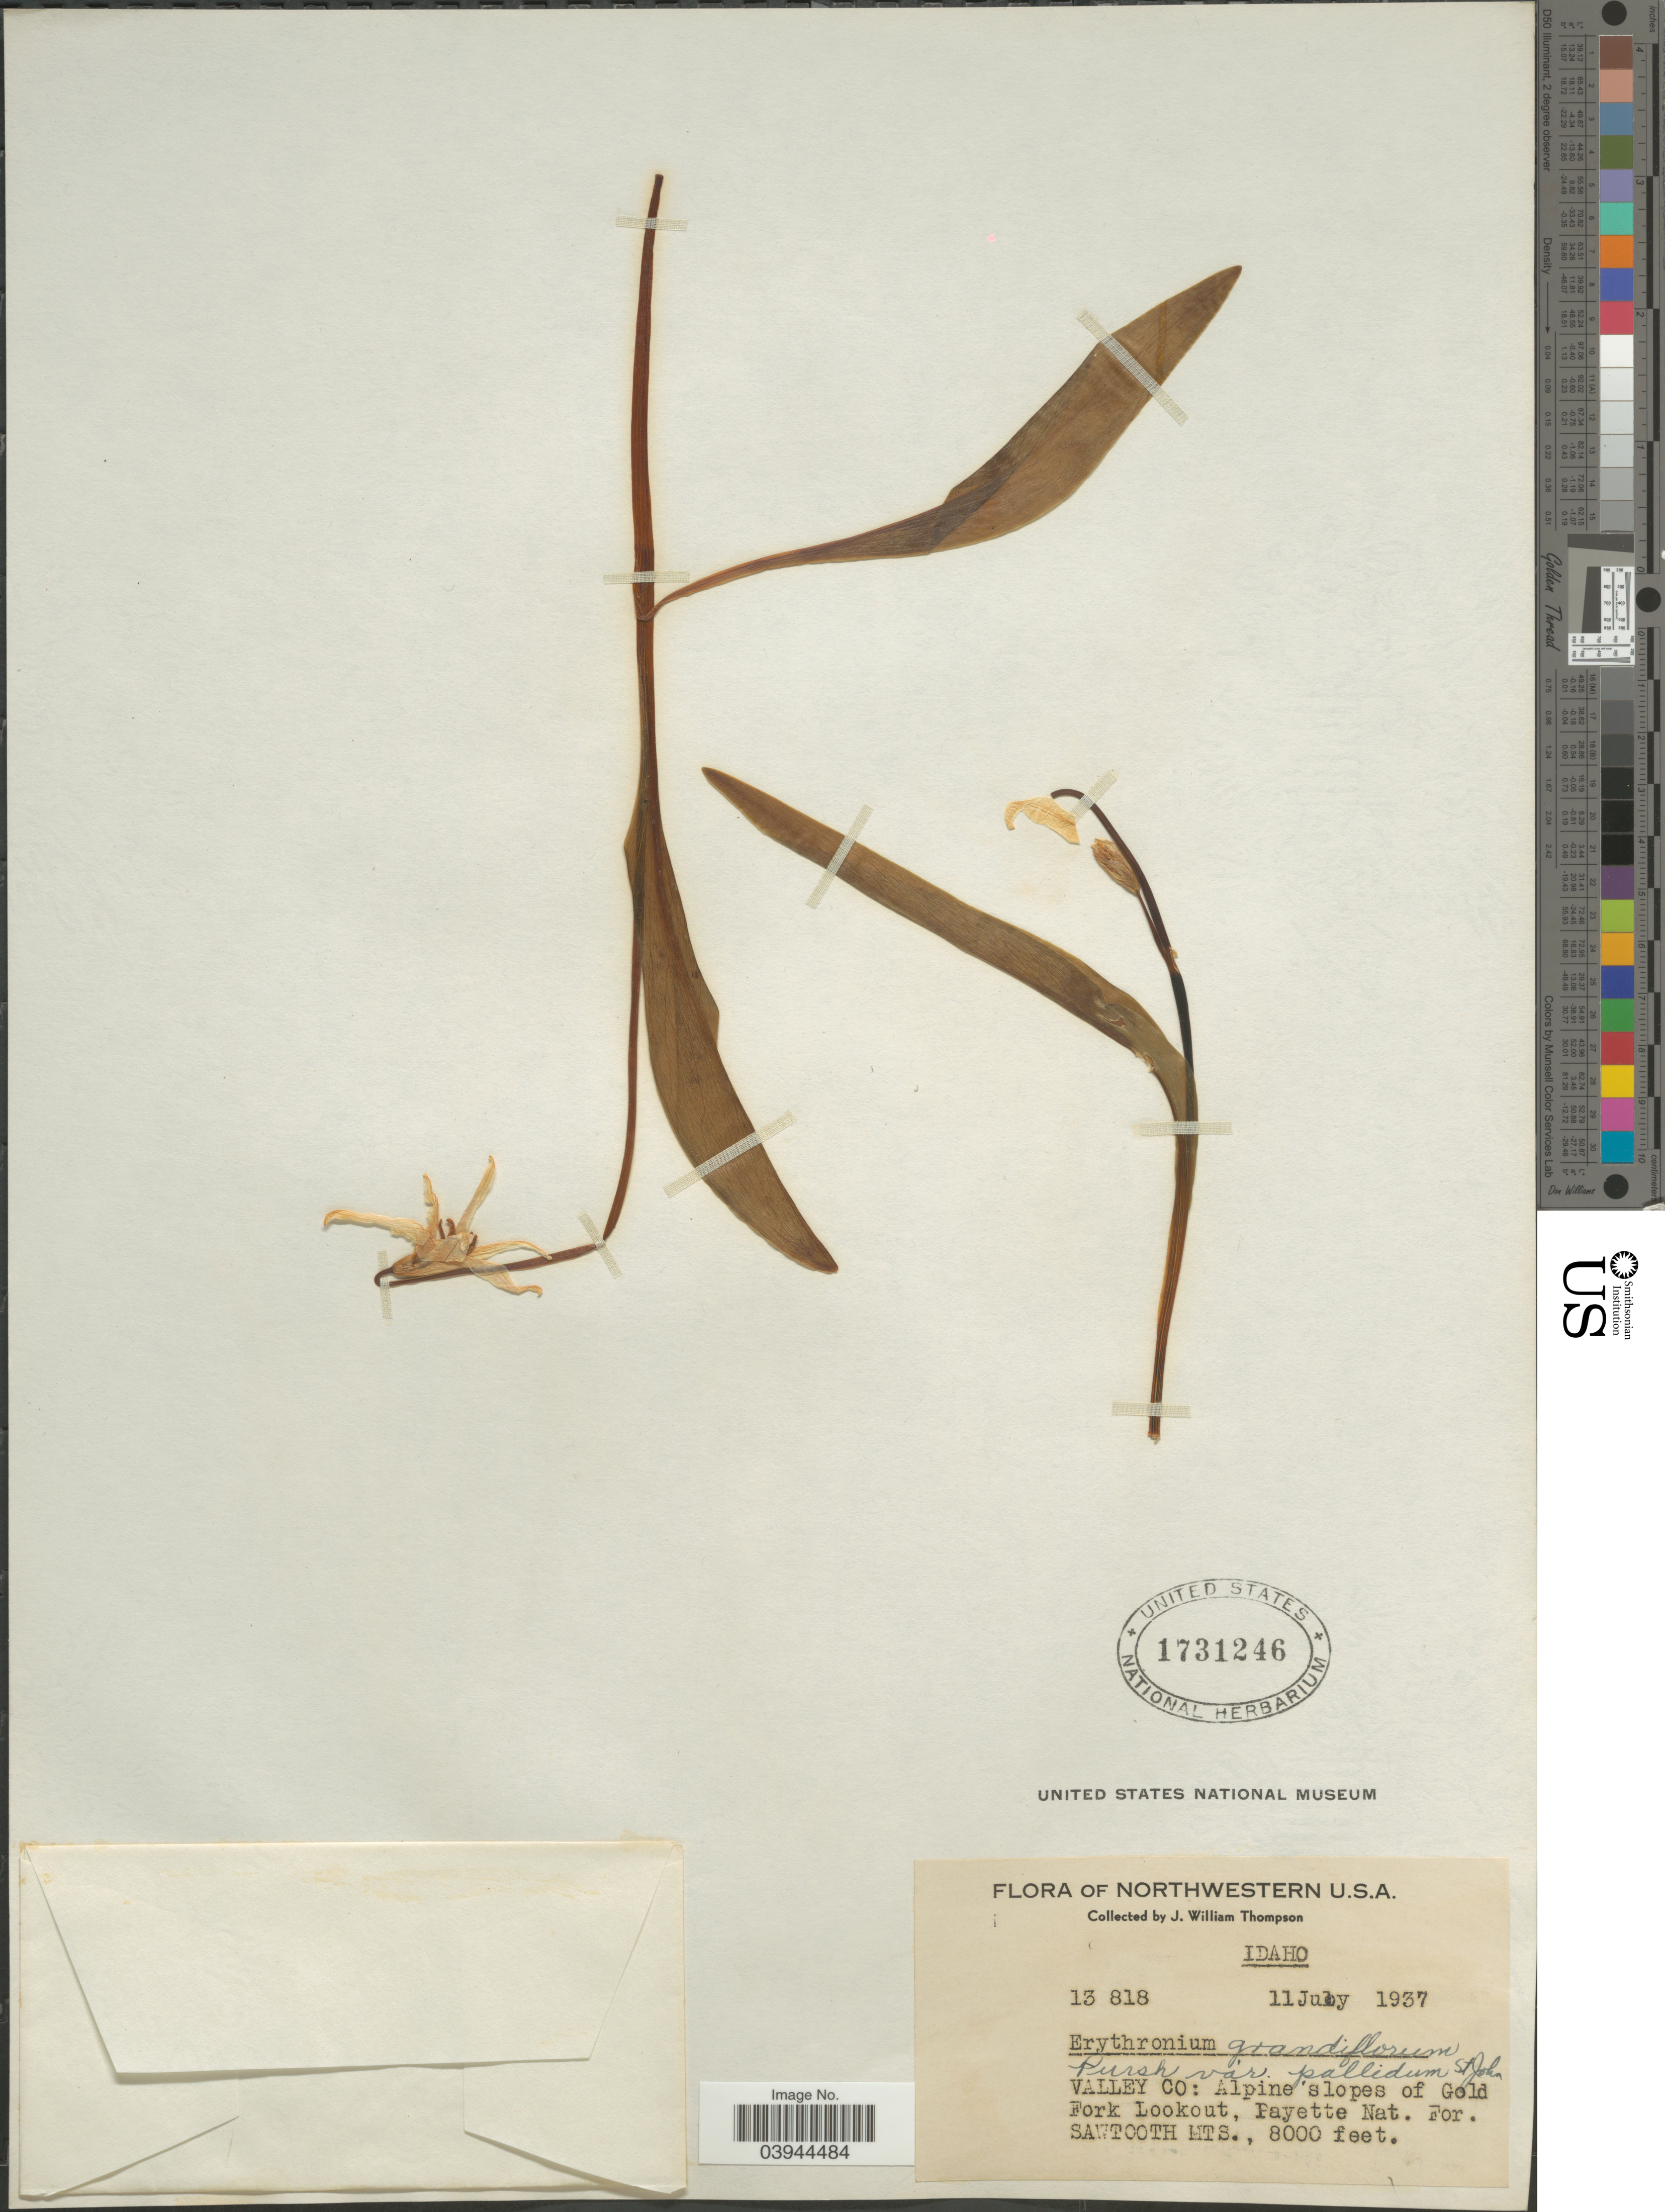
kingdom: Plantae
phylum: Tracheophyta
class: Liliopsida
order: Liliales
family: Liliaceae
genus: Erythronium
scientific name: Erythronium grandiflorum var. pallidum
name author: H. St. John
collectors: J. W. Thompson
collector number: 13818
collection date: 1937-07-11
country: United States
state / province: Idaho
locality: Northwestern U.S.A. Valley Co: Alpine slopes of Gold Fork Lookout, Fayette Nat. For. Sawtooth Mts.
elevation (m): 2438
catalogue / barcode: US 1731246